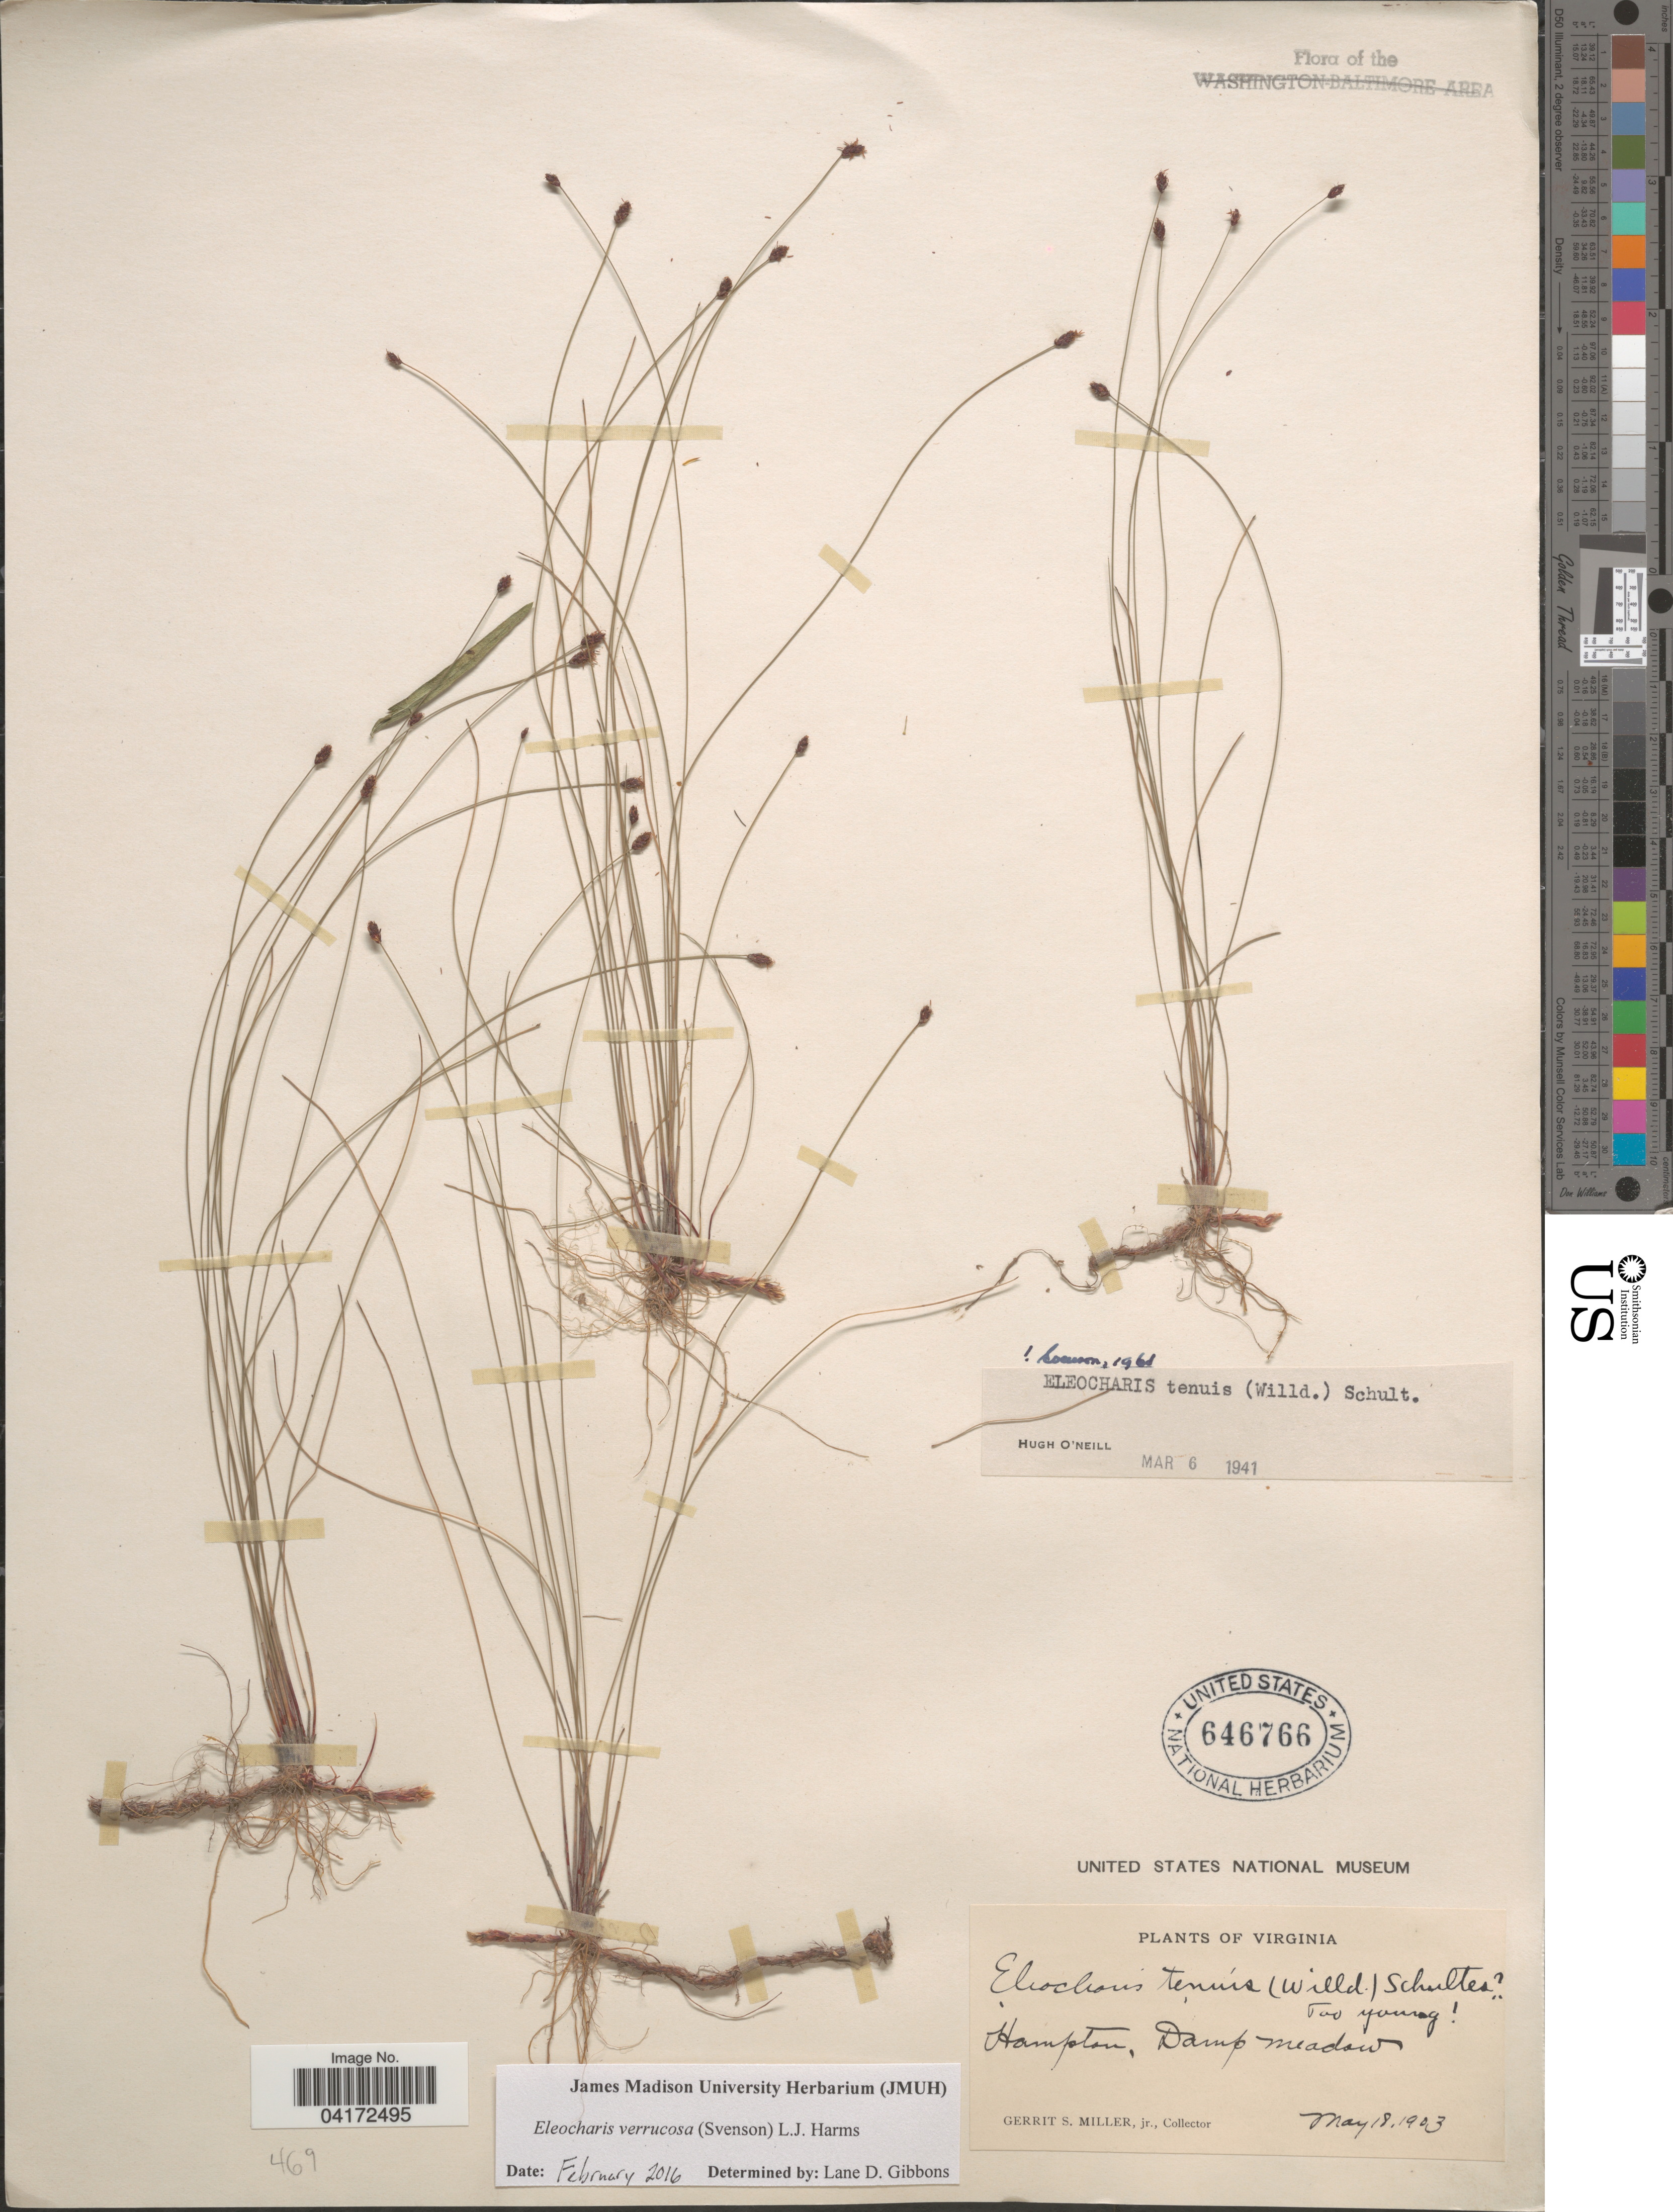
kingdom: Plantae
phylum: Tracheophyta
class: Liliopsida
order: Poales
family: Cyperaceae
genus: Eleocharis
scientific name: Eleocharis verrucosa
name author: (Svenson) L. J. Harms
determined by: Gibbons, Lane D.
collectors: G. S. Miller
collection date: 1903-05-18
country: United States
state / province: Virginia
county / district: City of Hampton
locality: Hampton.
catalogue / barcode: US 646766